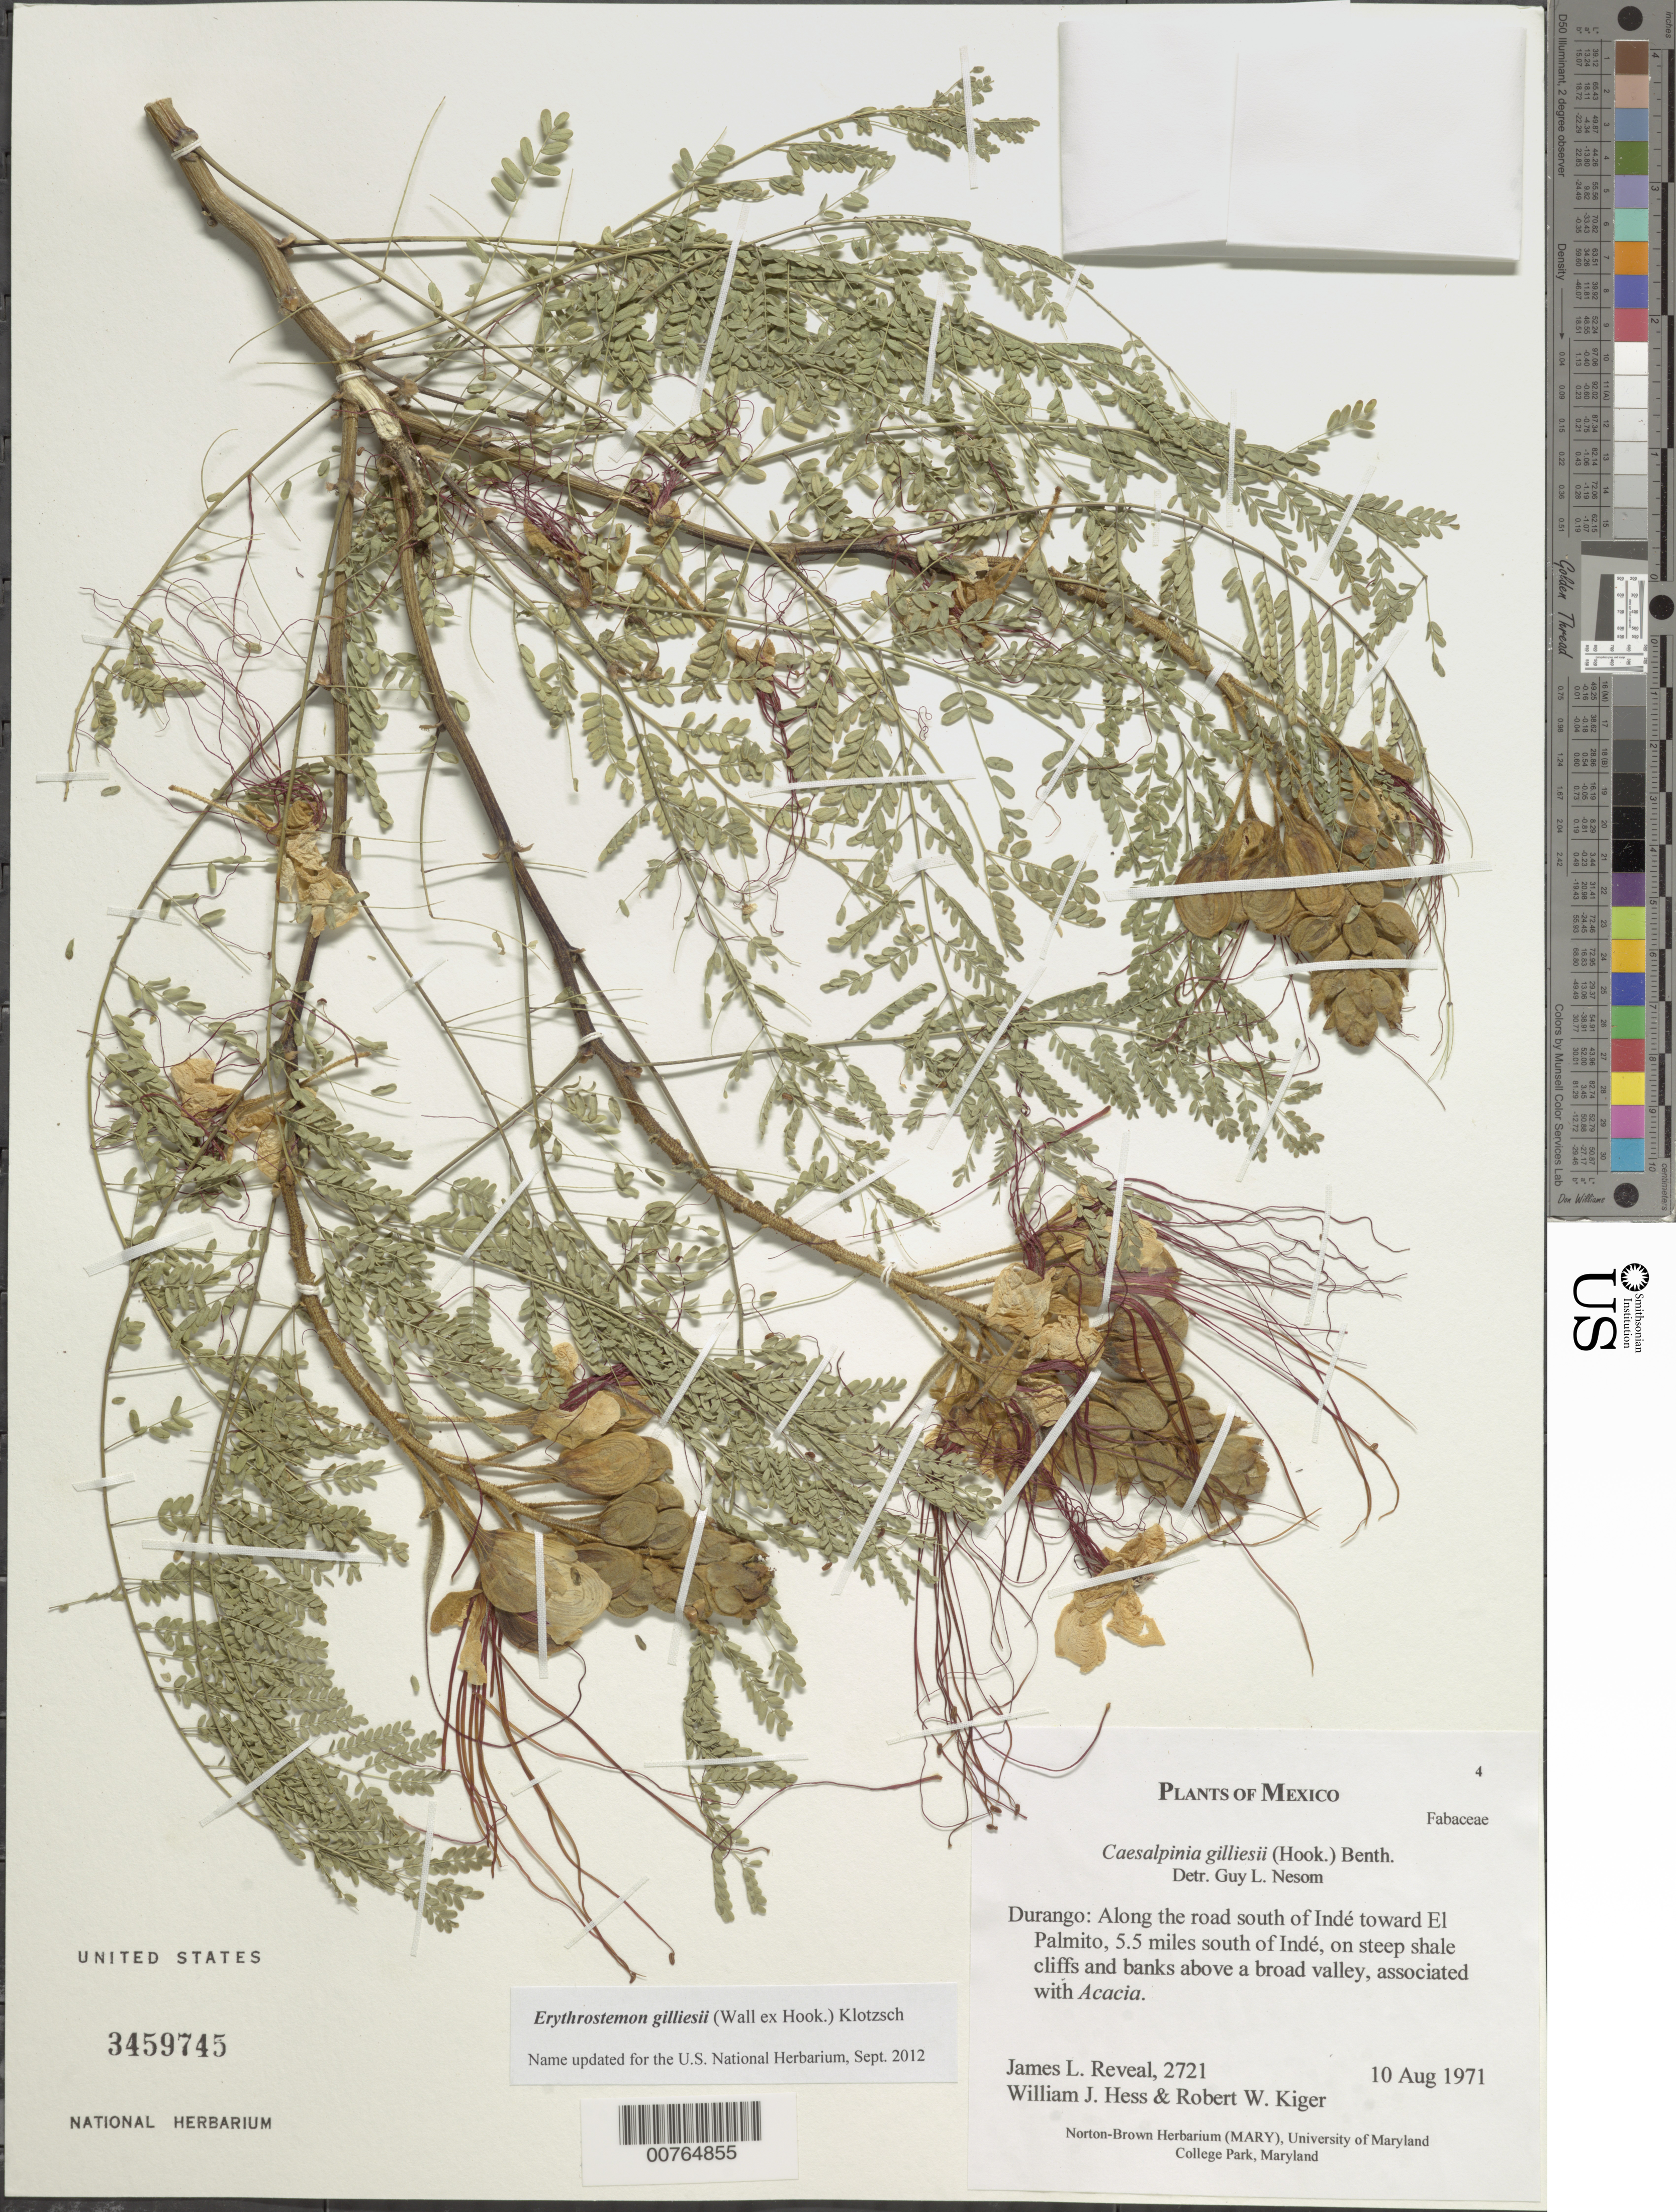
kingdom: Plantae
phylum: Tracheophyta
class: Magnoliopsida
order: Fabales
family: Fabaceae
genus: Erythrostemon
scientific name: Erythrostemon gilliesii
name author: (Hook.) Klotzsch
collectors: J. L. Reveal, W. Hess & R. Kiger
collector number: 2721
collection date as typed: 10 Aug 1971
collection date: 1971-08-10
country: Mexico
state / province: Durango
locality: S of Ide toward El Palmito.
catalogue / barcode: US 3459745